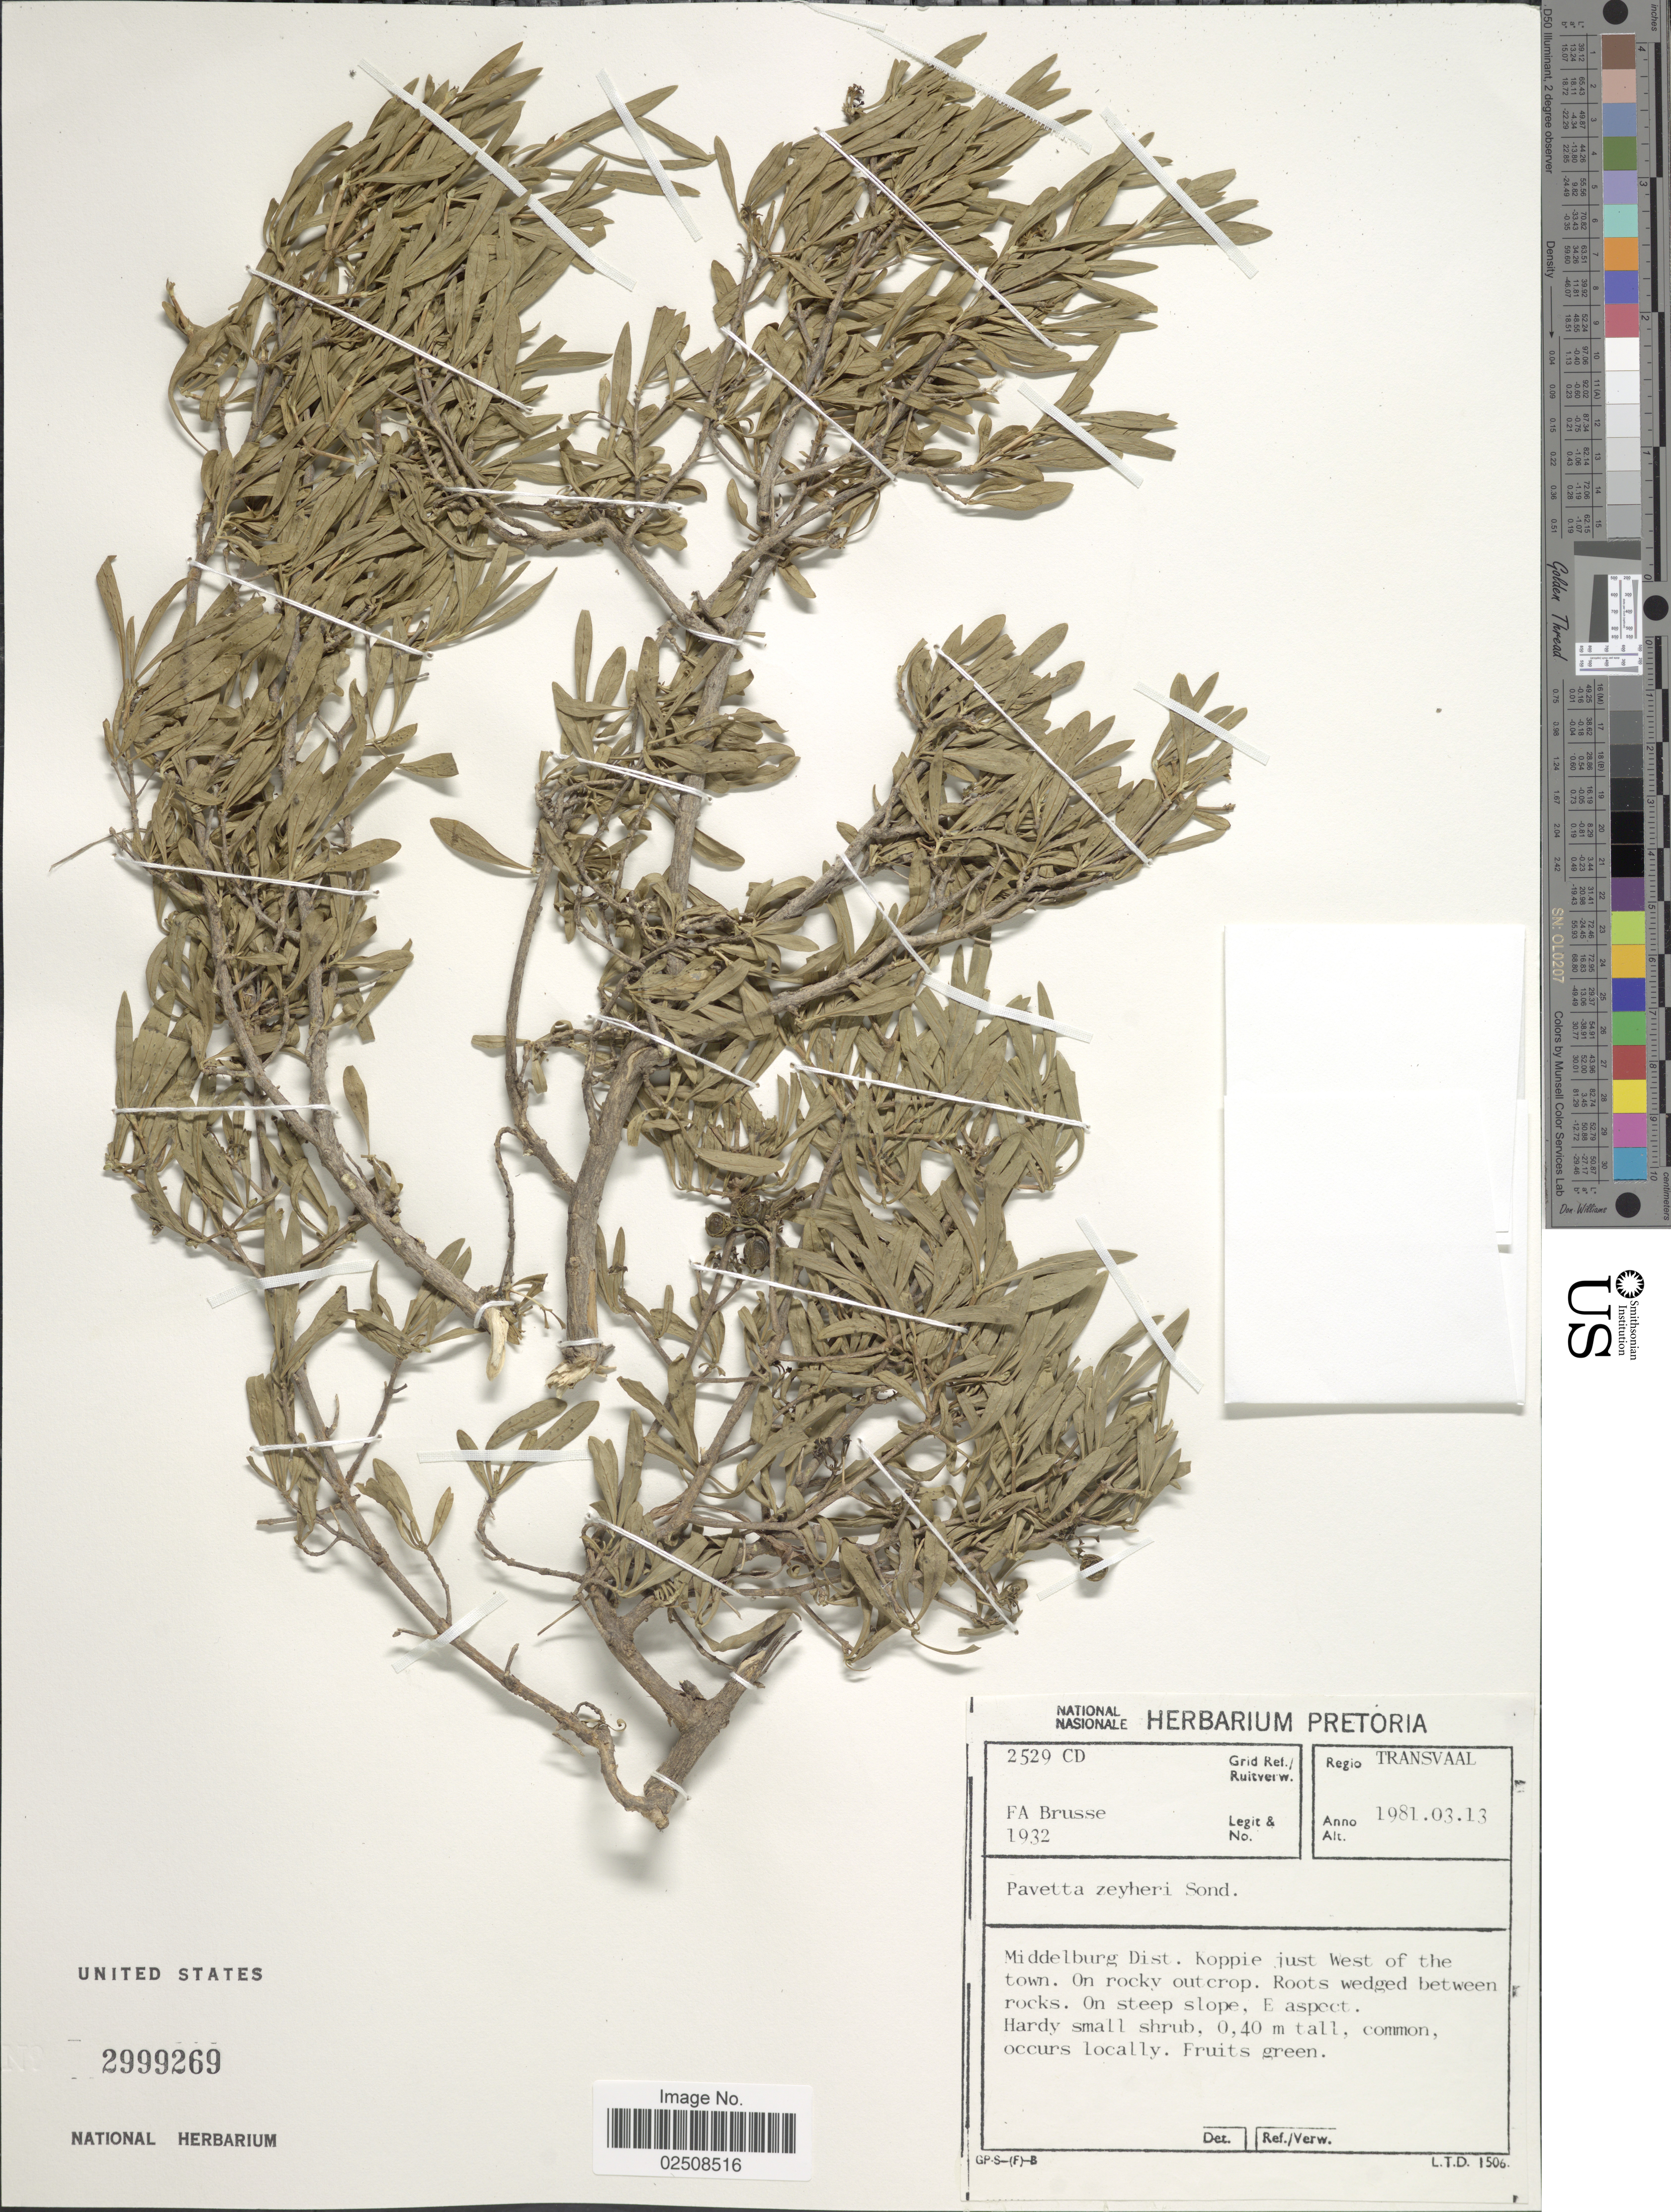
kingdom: Plantae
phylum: Tracheophyta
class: Magnoliopsida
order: Gentianales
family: Rubiaceae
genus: Pavetta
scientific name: Pavetta zeyheri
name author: Sond.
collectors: F. A. Brusse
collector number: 1932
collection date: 1981-03-13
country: South Africa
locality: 2529 CD. Transvaal. Middelburg Dist. Koppie just West of the town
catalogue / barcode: US 2999269